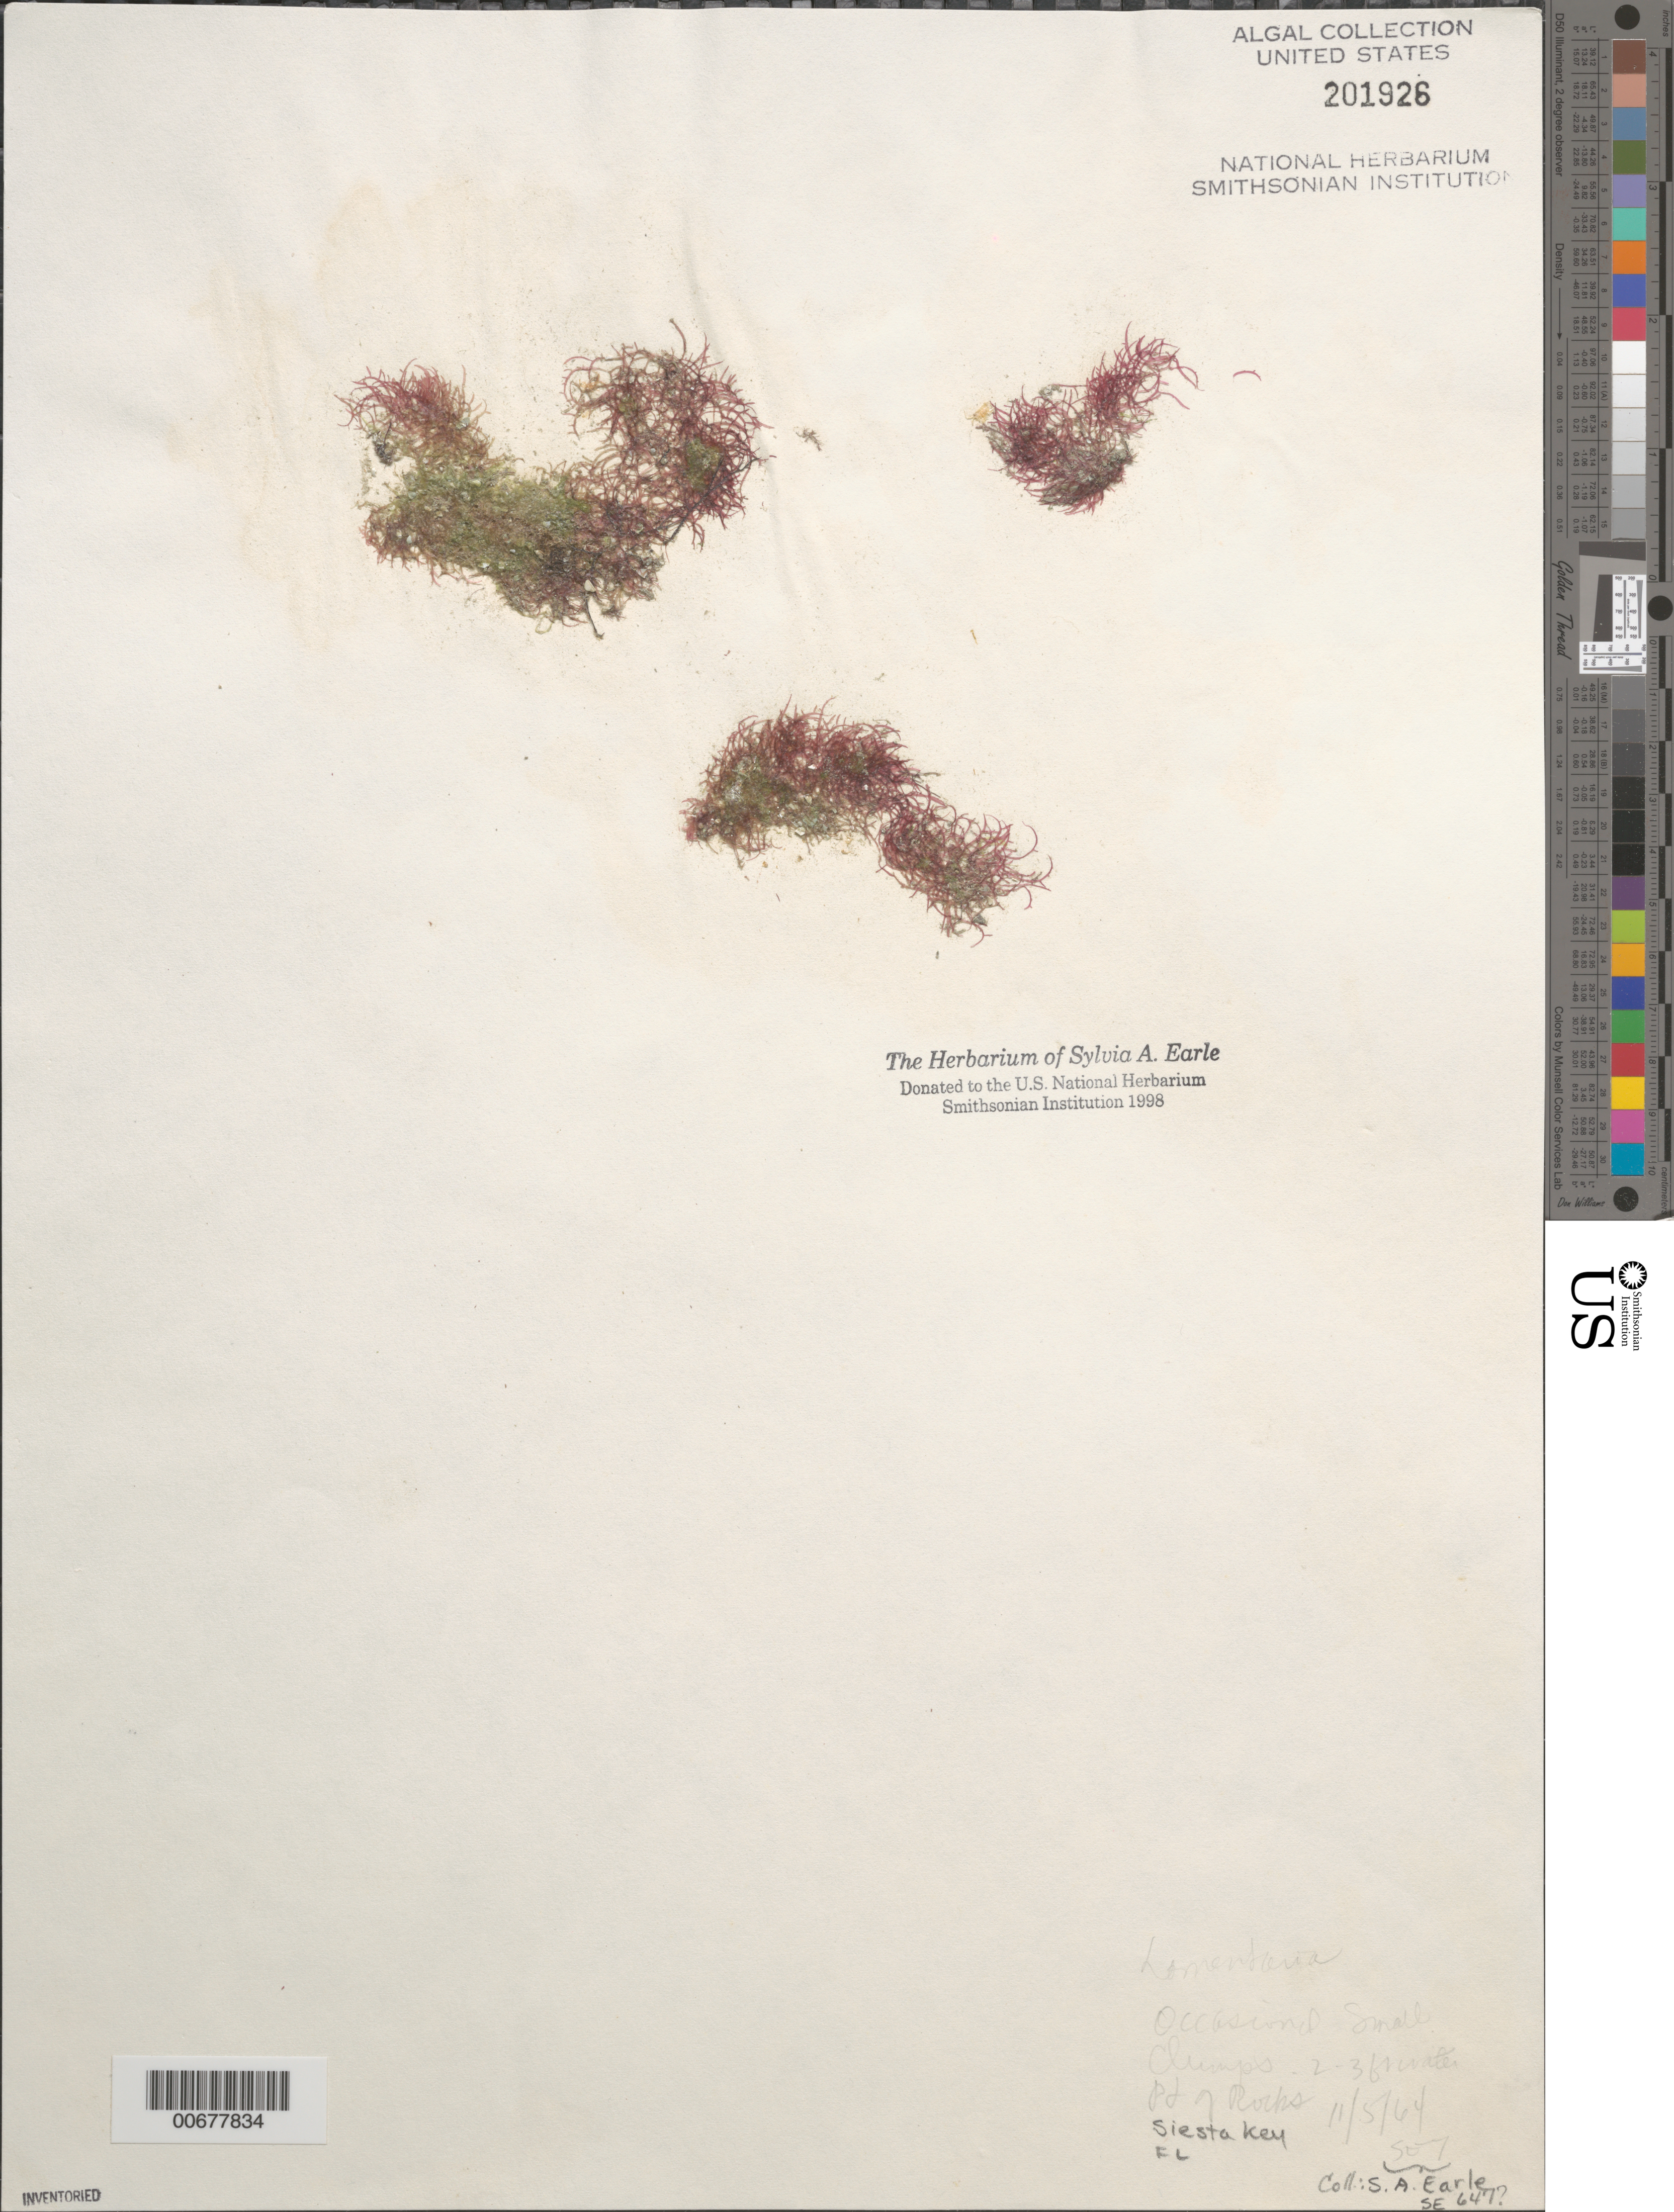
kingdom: Plantae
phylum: Rhodophyta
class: Florideophyceae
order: Rhodymeniales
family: Lomentariaceae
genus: Lomentaria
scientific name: Lomentaria sp.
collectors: S. A. Earle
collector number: SE 647 ?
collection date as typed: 05 Nov 1964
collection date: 1964-11-05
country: United States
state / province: Florida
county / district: Sarasota County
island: Siesta Key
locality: Point of Rocks, Sarasota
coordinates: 27 14.6'N, 82 32.1'W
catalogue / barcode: US 201926